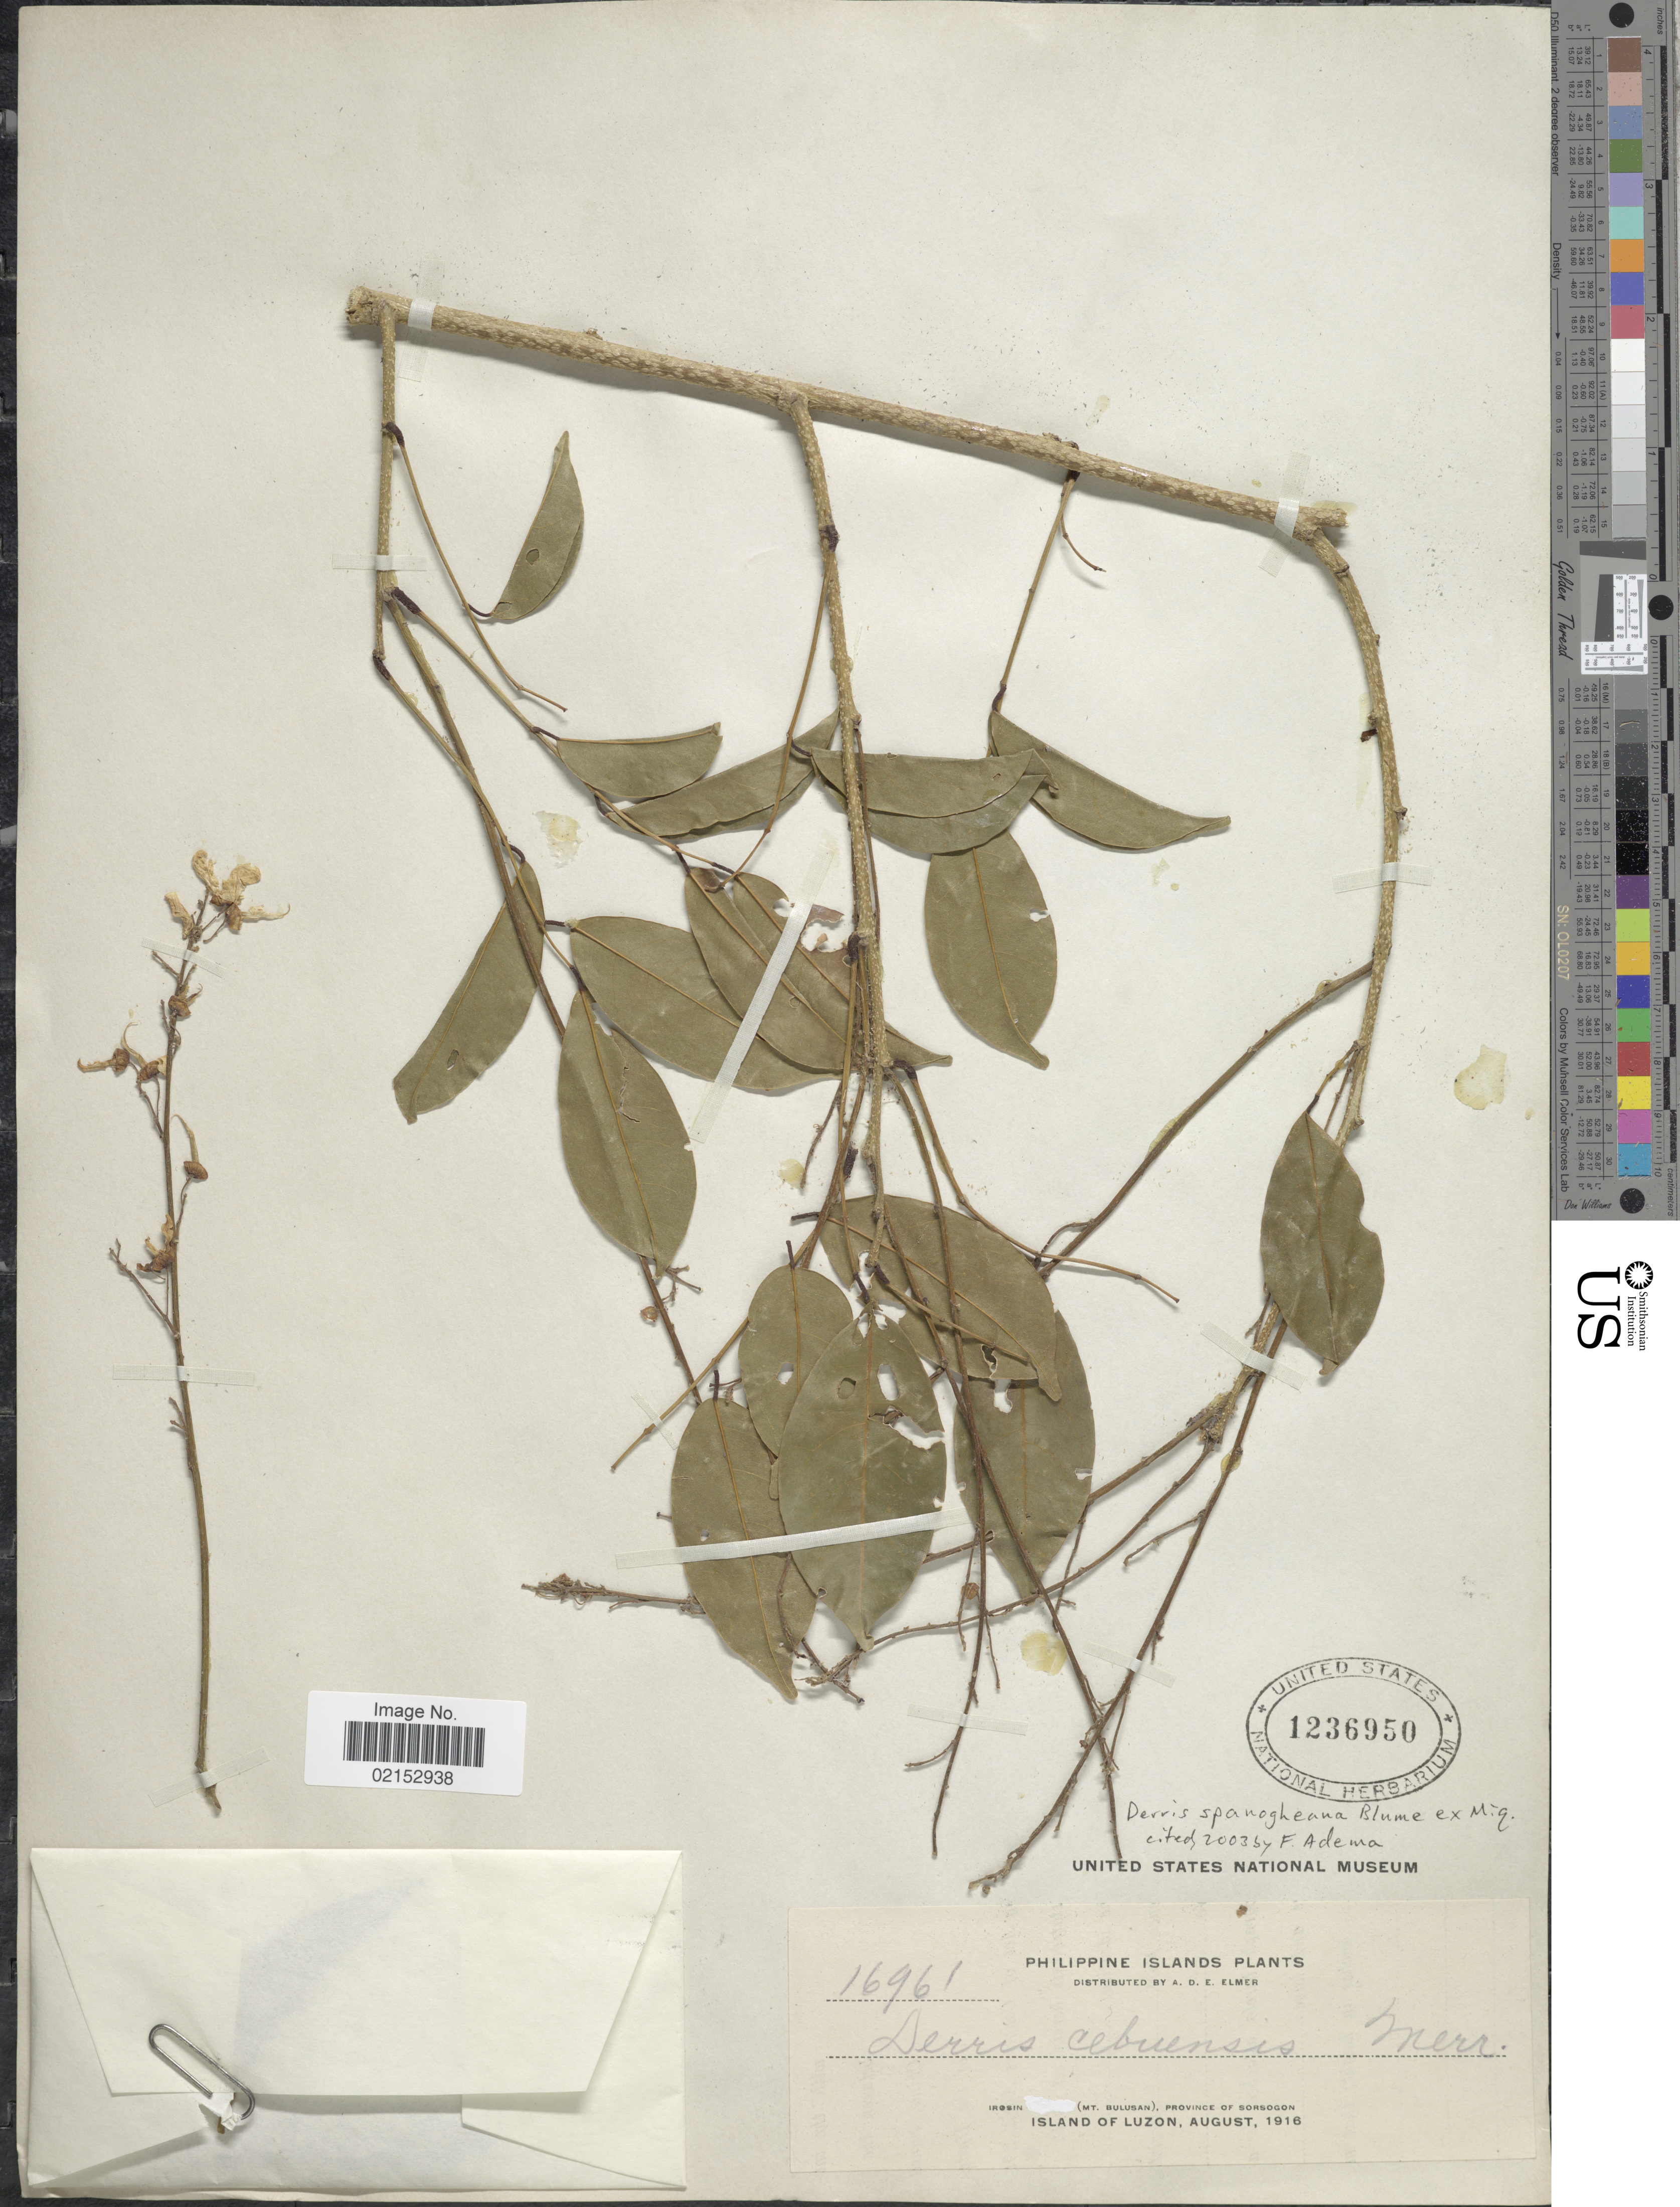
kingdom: Plantae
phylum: Tracheophyta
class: Magnoliopsida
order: Fabales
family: Fabaceae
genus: Derris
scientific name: Derris spanogheana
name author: Blume ex Miq.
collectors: A. D. E. Elmer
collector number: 16961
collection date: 1916-08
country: Philippines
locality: Philippine Islands, irosin (Mt Bulusan), Province of Sorsogon, Island of Luzon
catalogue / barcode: US 1236950